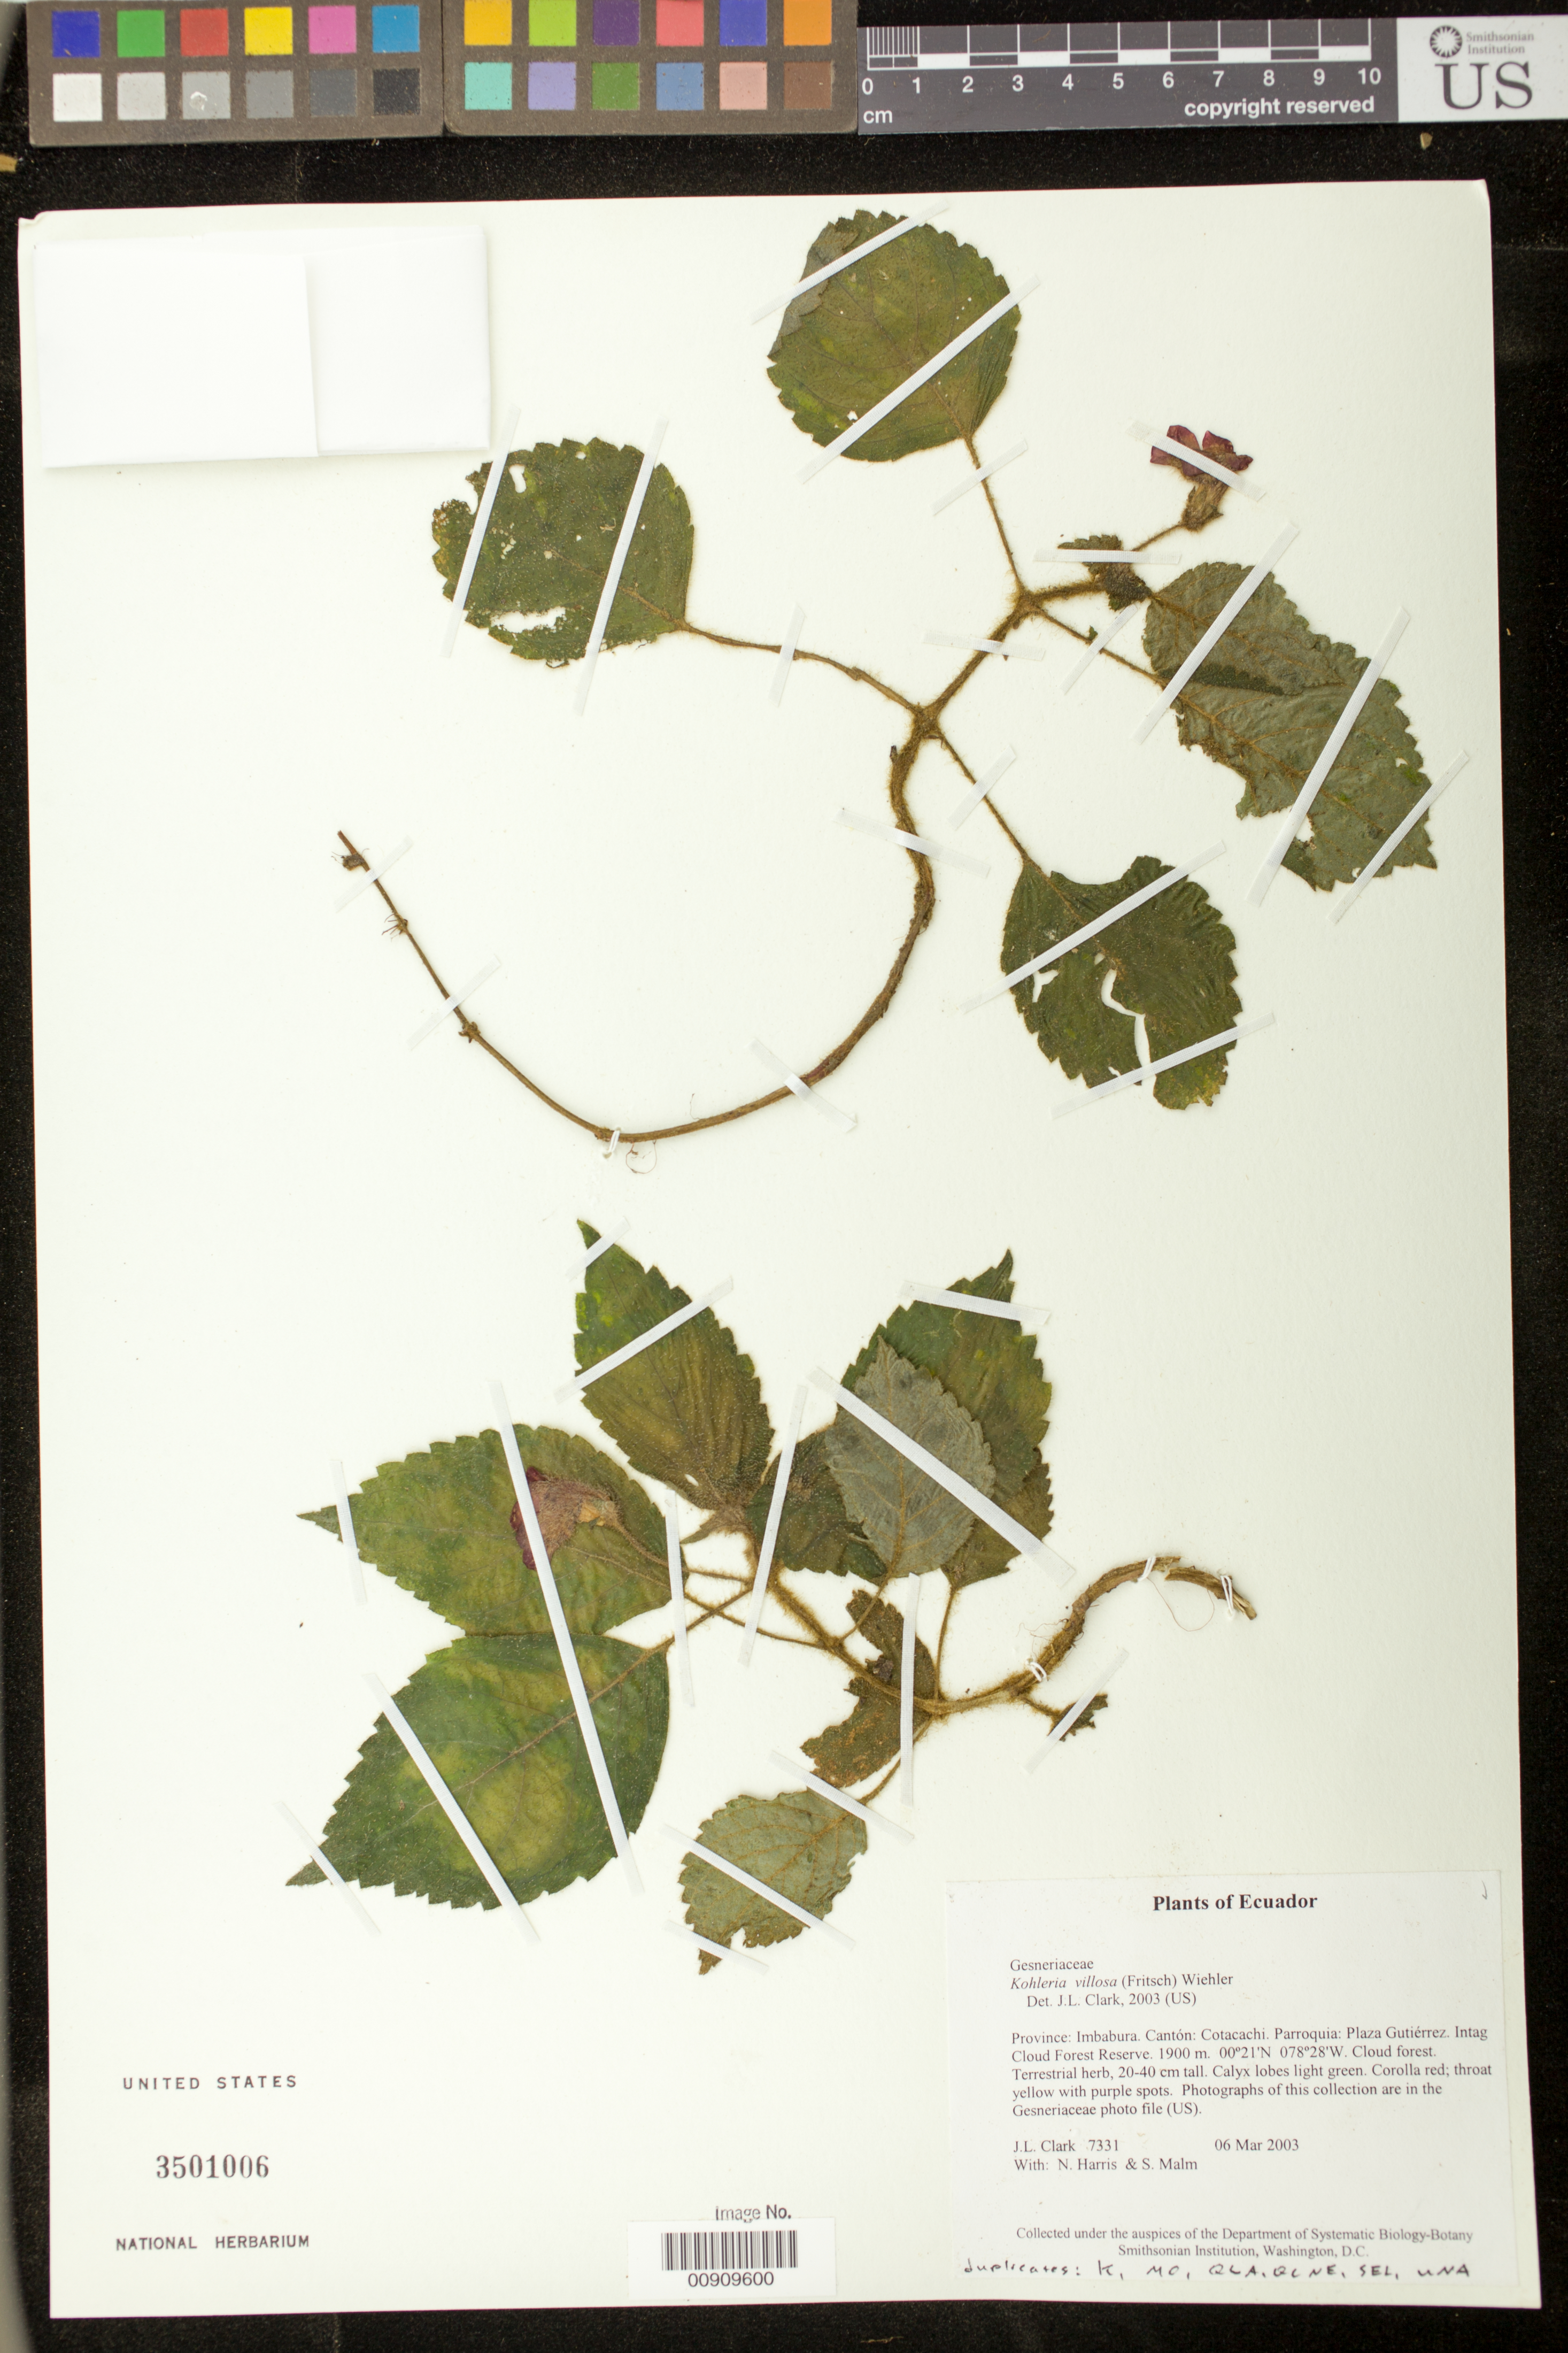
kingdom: Plantae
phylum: Tracheophyta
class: Magnoliopsida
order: Lamiales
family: Gesneriaceae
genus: Kohleria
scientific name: Kohleria villosa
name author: (Fritsch) Wiehler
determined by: Clark, J. L., (SEL), The Marie Selby Botanical Garden (UNITED STATES)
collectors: J. L. Clark, N. Harris & S. Malm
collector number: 7331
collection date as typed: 06 Mar 2003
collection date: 2003-03-06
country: Ecuador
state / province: Imbabura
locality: Cotacachi. Parroquia: Plaza Gutiérrez. Intag Cloud Forest Reserve.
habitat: Cloud forest.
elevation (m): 1900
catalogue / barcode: US 3501006